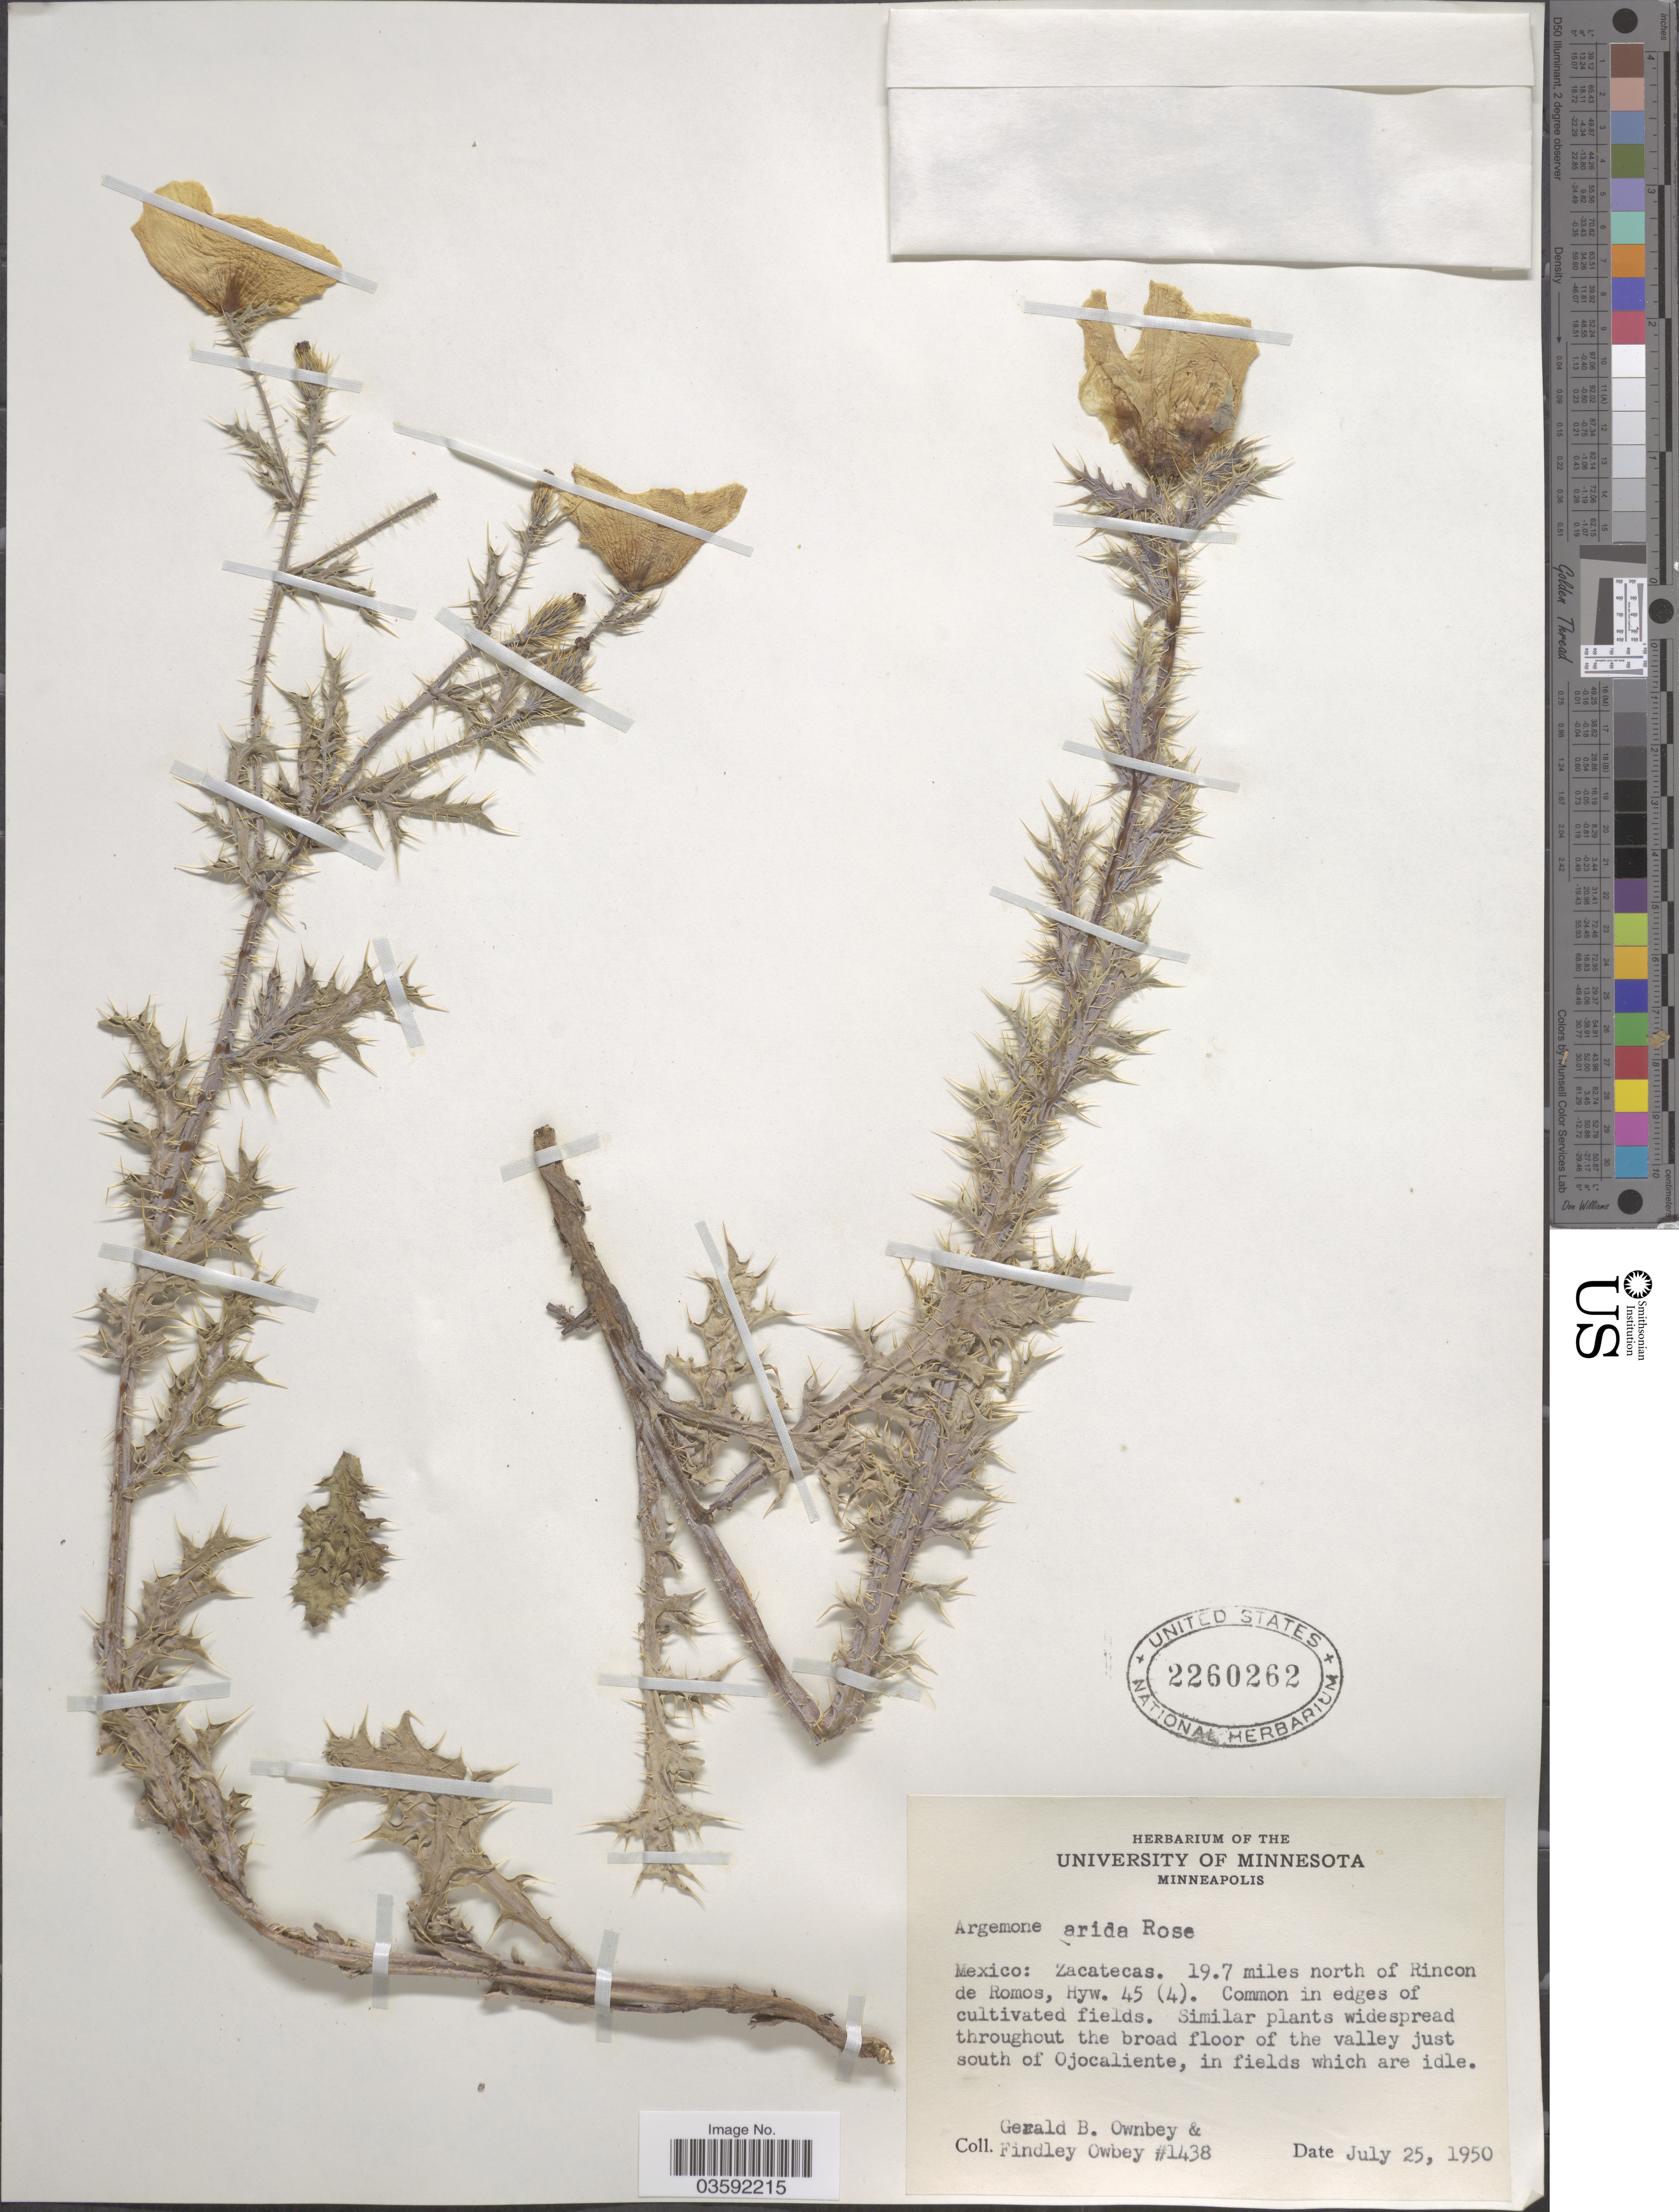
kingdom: Plantae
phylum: Tracheophyta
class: Magnoliopsida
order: Ranunculales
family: Papaveraceae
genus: Argemone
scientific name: Argemone arida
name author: Rose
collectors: G. B. Ownbey & F. Ownbey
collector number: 1438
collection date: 1950-07-25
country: Mexico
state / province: Zacatecas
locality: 19.7 miles north of Rincon de Romos, Hyw. 45 (4).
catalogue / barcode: US 2260262